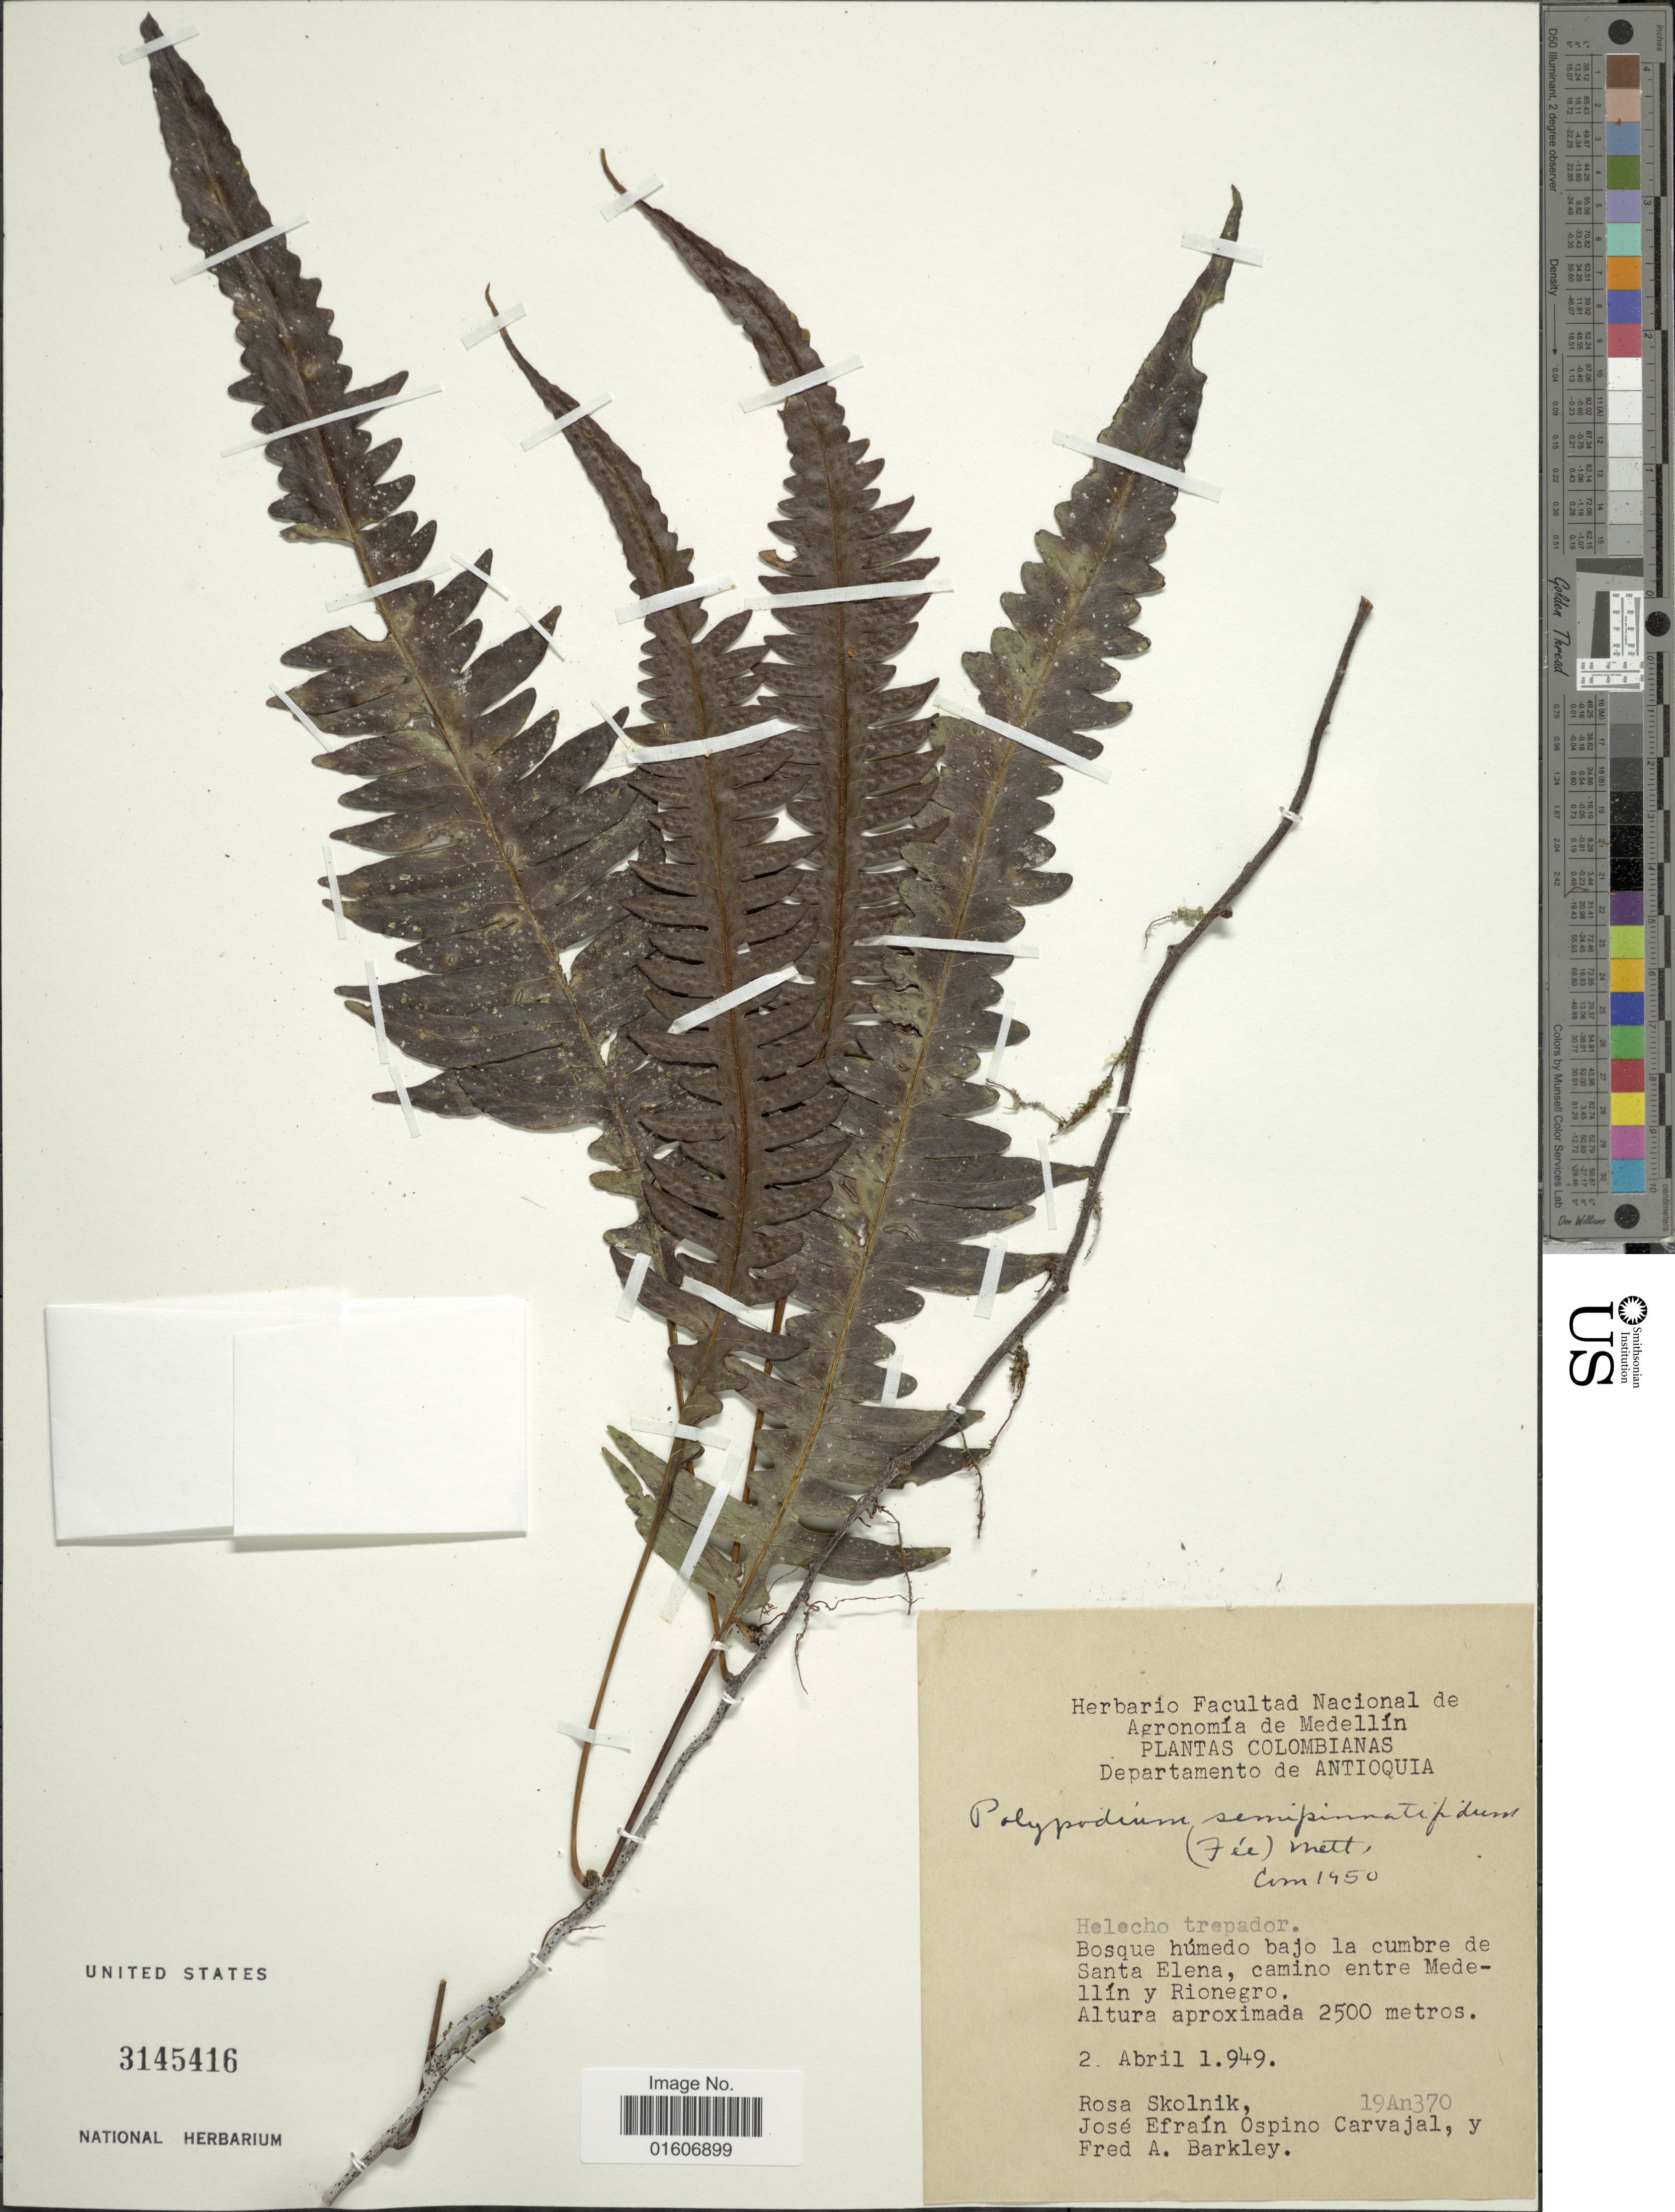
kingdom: Plantae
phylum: Tracheophyta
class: Polypodiopsida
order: Polypodiales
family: Polypodiaceae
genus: Serpocaulon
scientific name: Serpocaulon semipinnatifidum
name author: (Fée) A.R. Sm.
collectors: R. Skolnik, J. Ospino Carvajal & F. A. Barkley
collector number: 19An370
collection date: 1949-04-02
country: Colombia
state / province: Antioquia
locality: Departamento de Antioquia, Bosque húmedo bajo la cumbre de Santa Elena, camino entre Medllín y Rionegro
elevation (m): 2500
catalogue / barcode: US 3145416